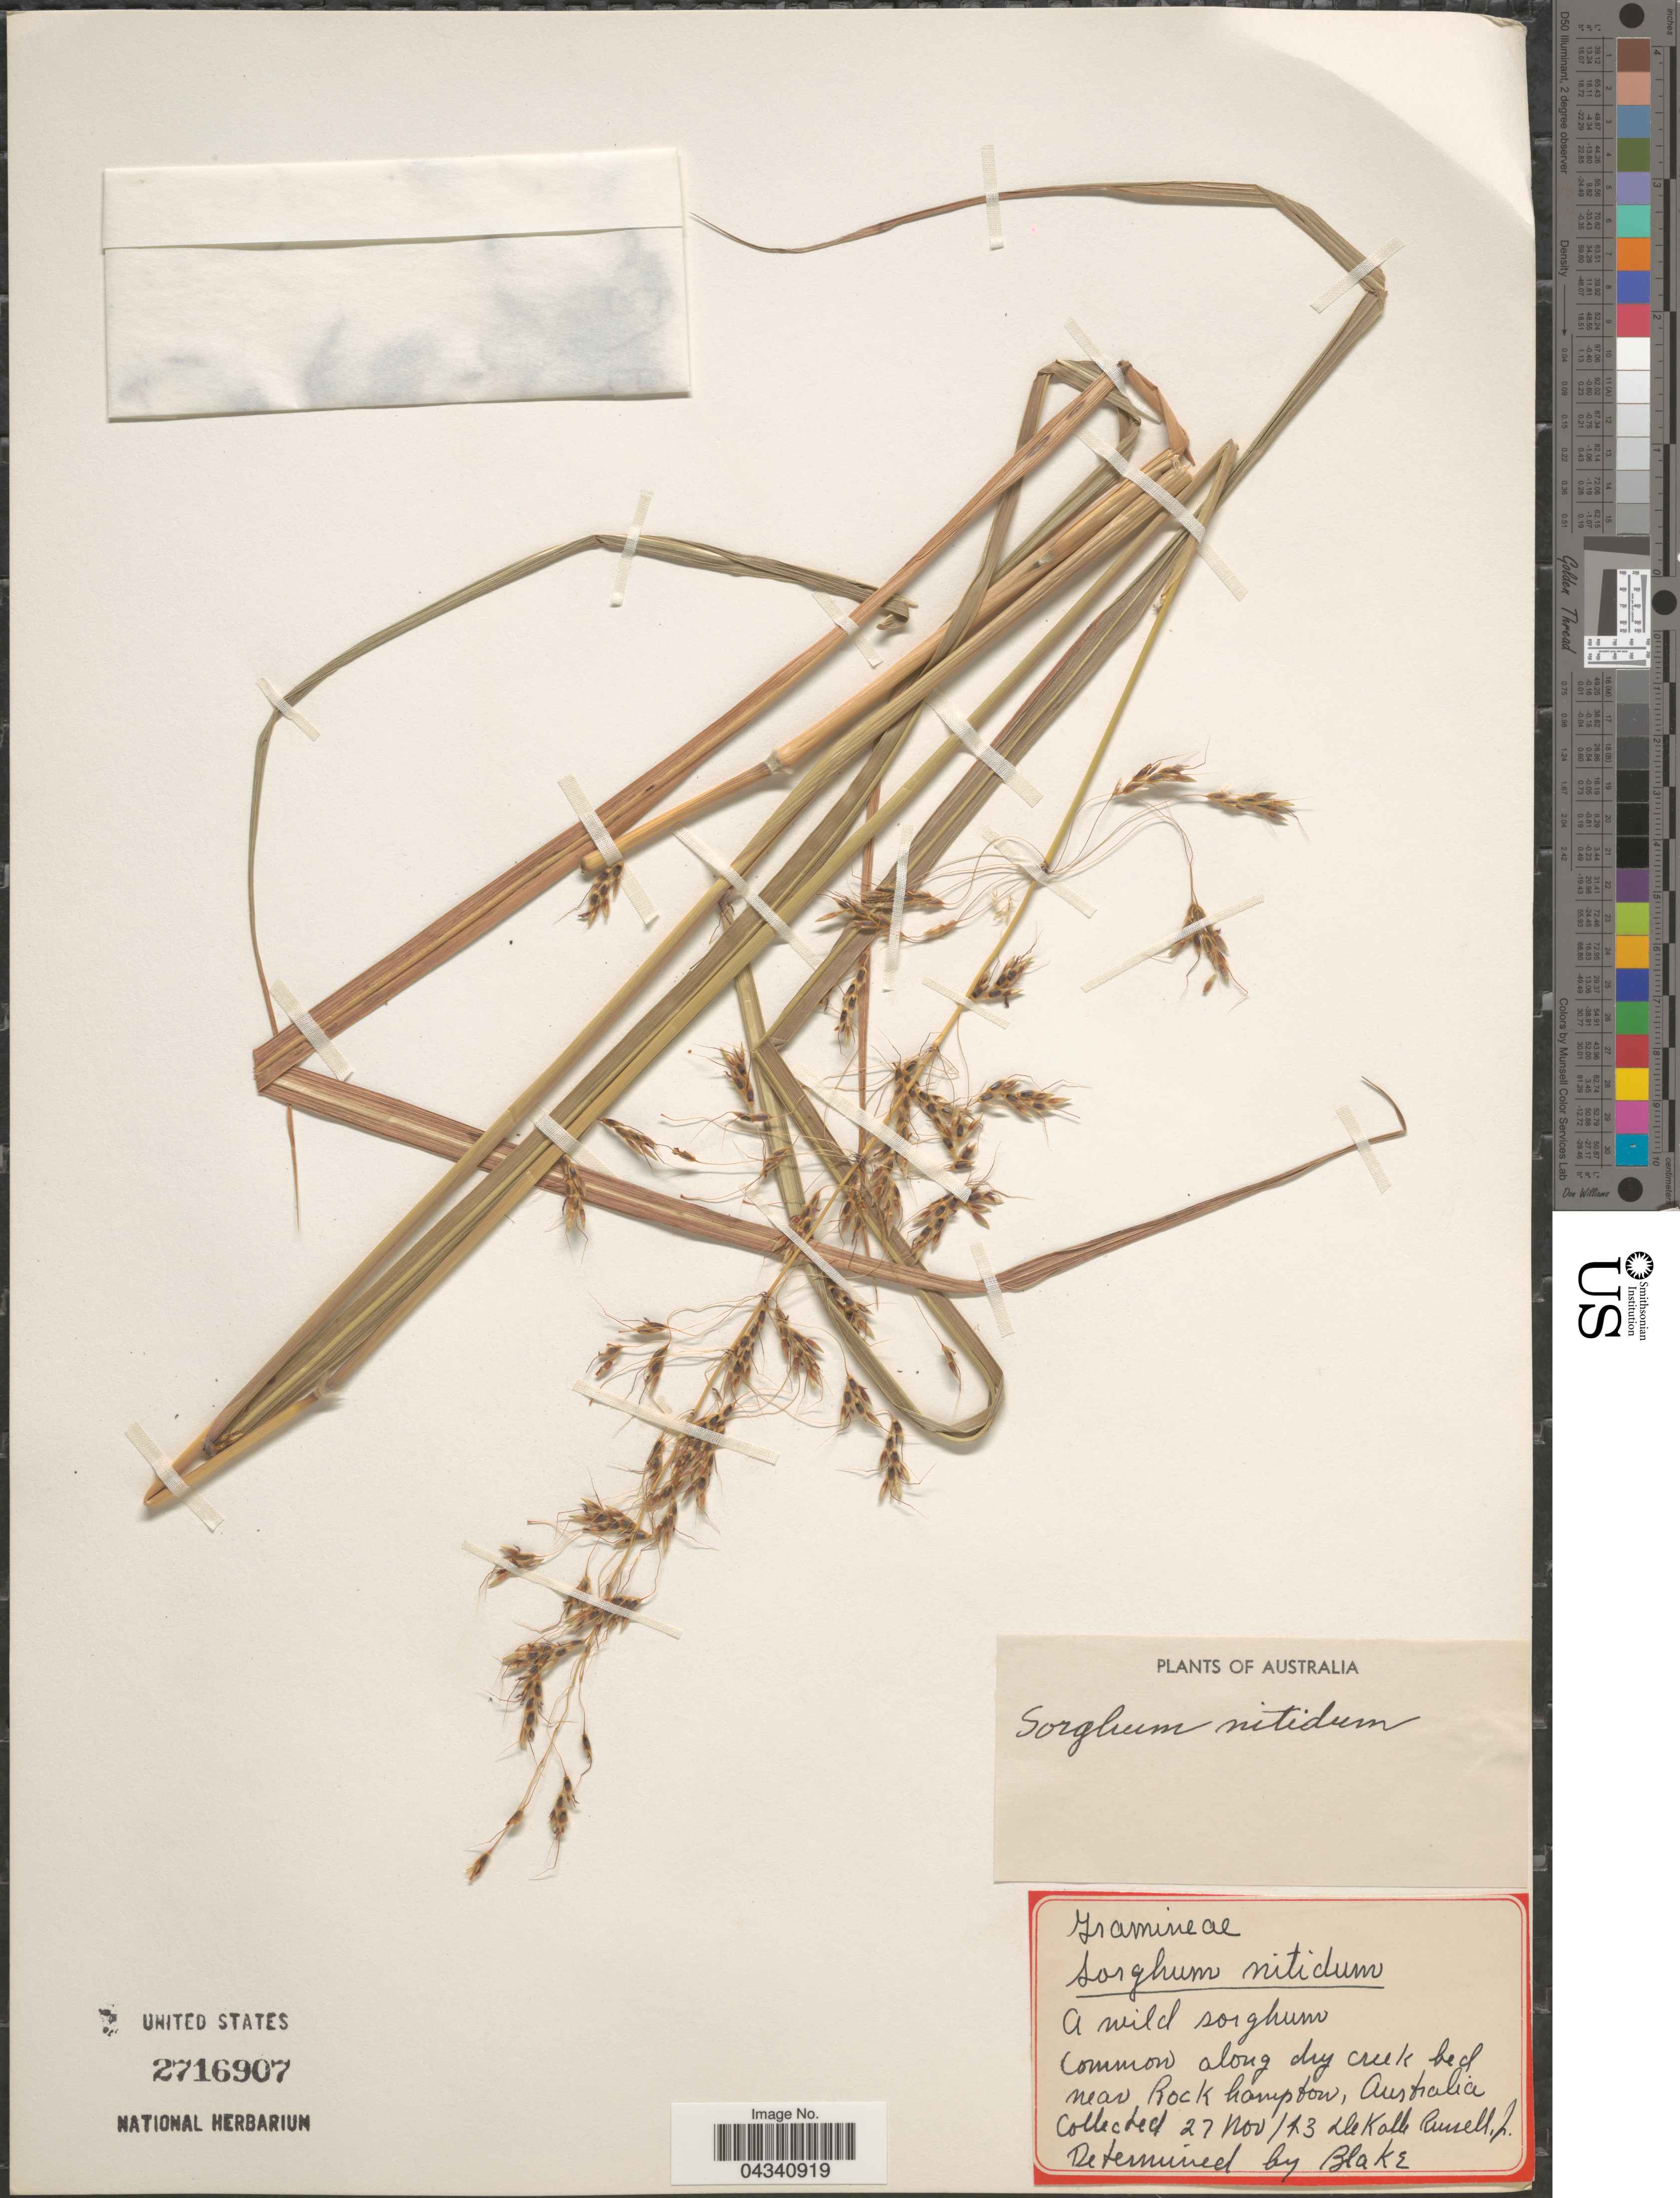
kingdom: Plantae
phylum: Tracheophyta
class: Liliopsida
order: Poales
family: Poaceae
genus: Sorghum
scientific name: Sorghum nitidum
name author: (Vahl) Pers.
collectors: D. K. Russell Jr.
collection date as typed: Transcribed d/m/y: 27/11/43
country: Australia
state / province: Queensland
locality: Common along dry creek bed near Rock hampton.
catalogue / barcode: US 2716907